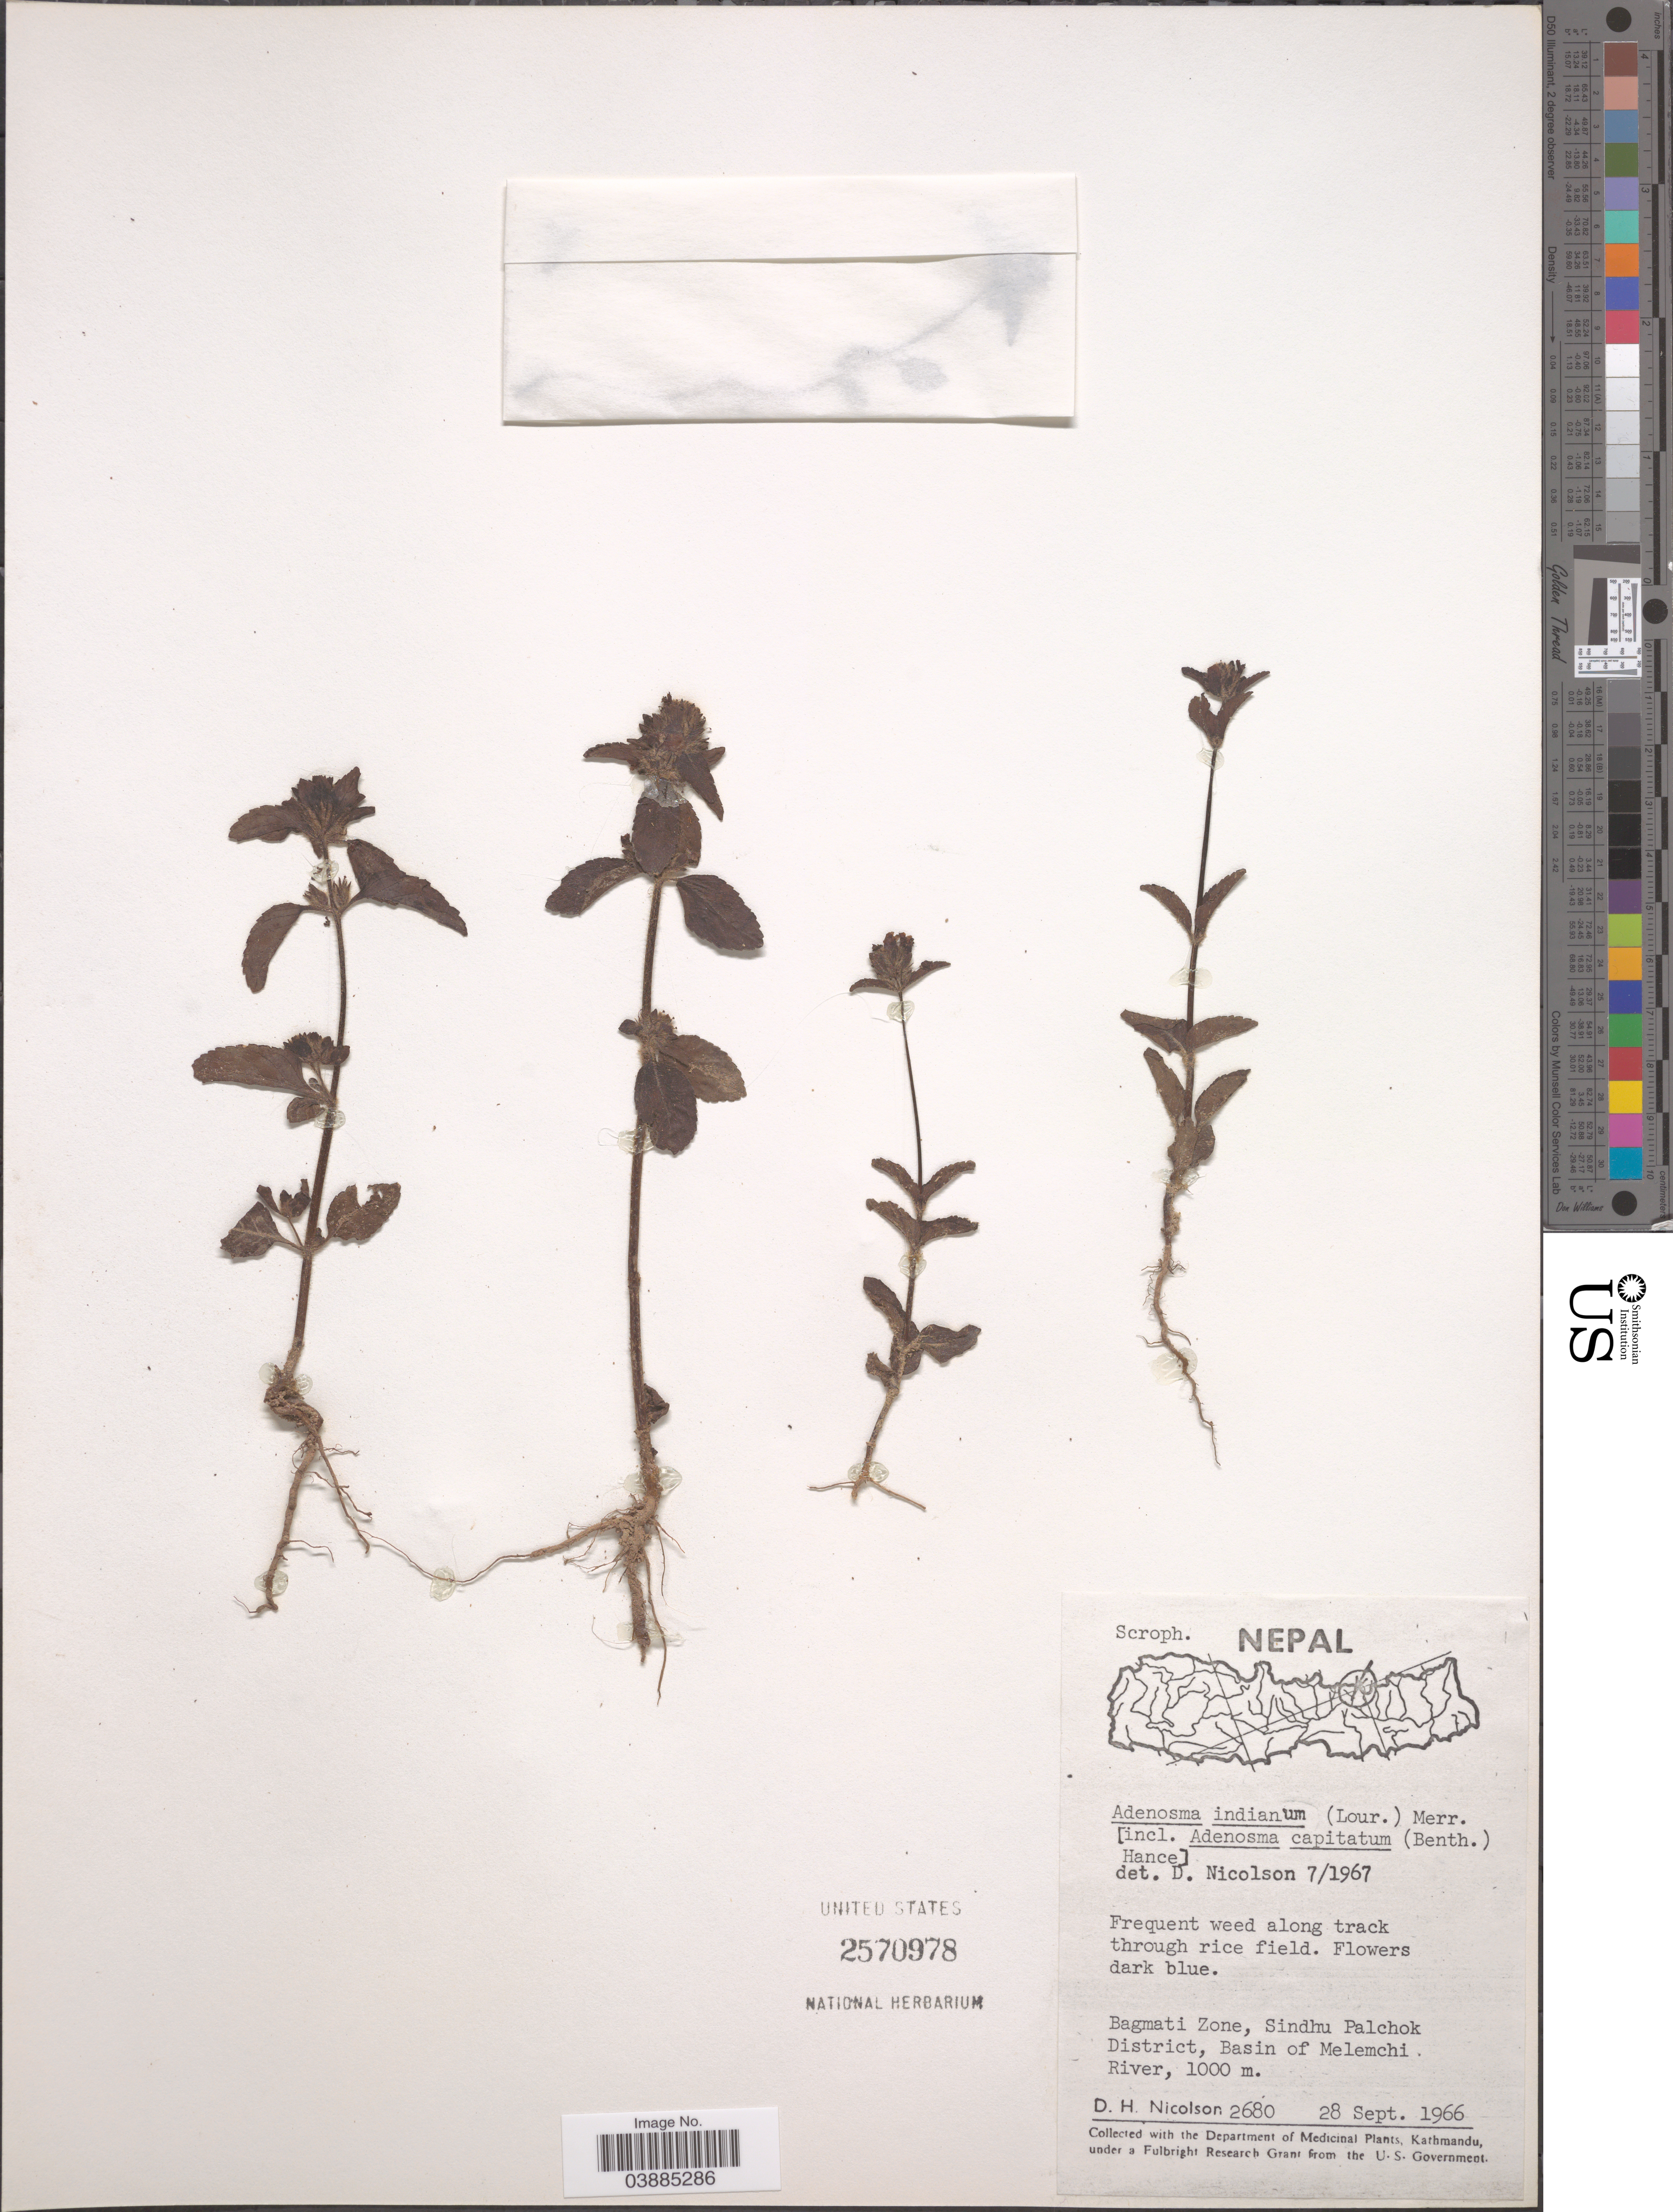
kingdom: Plantae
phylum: Tracheophyta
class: Magnoliopsida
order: Lamiales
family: Plantaginaceae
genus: Adenosma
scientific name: Adenosma indianum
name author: (Lour.) Merr.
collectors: D. H. Nicolson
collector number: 2680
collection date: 1966-09-28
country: Nepal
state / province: Bagmati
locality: Bagmati Zone, Sindhu Palchok District, Basin of Melemchi River.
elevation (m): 1000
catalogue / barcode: US 2570978